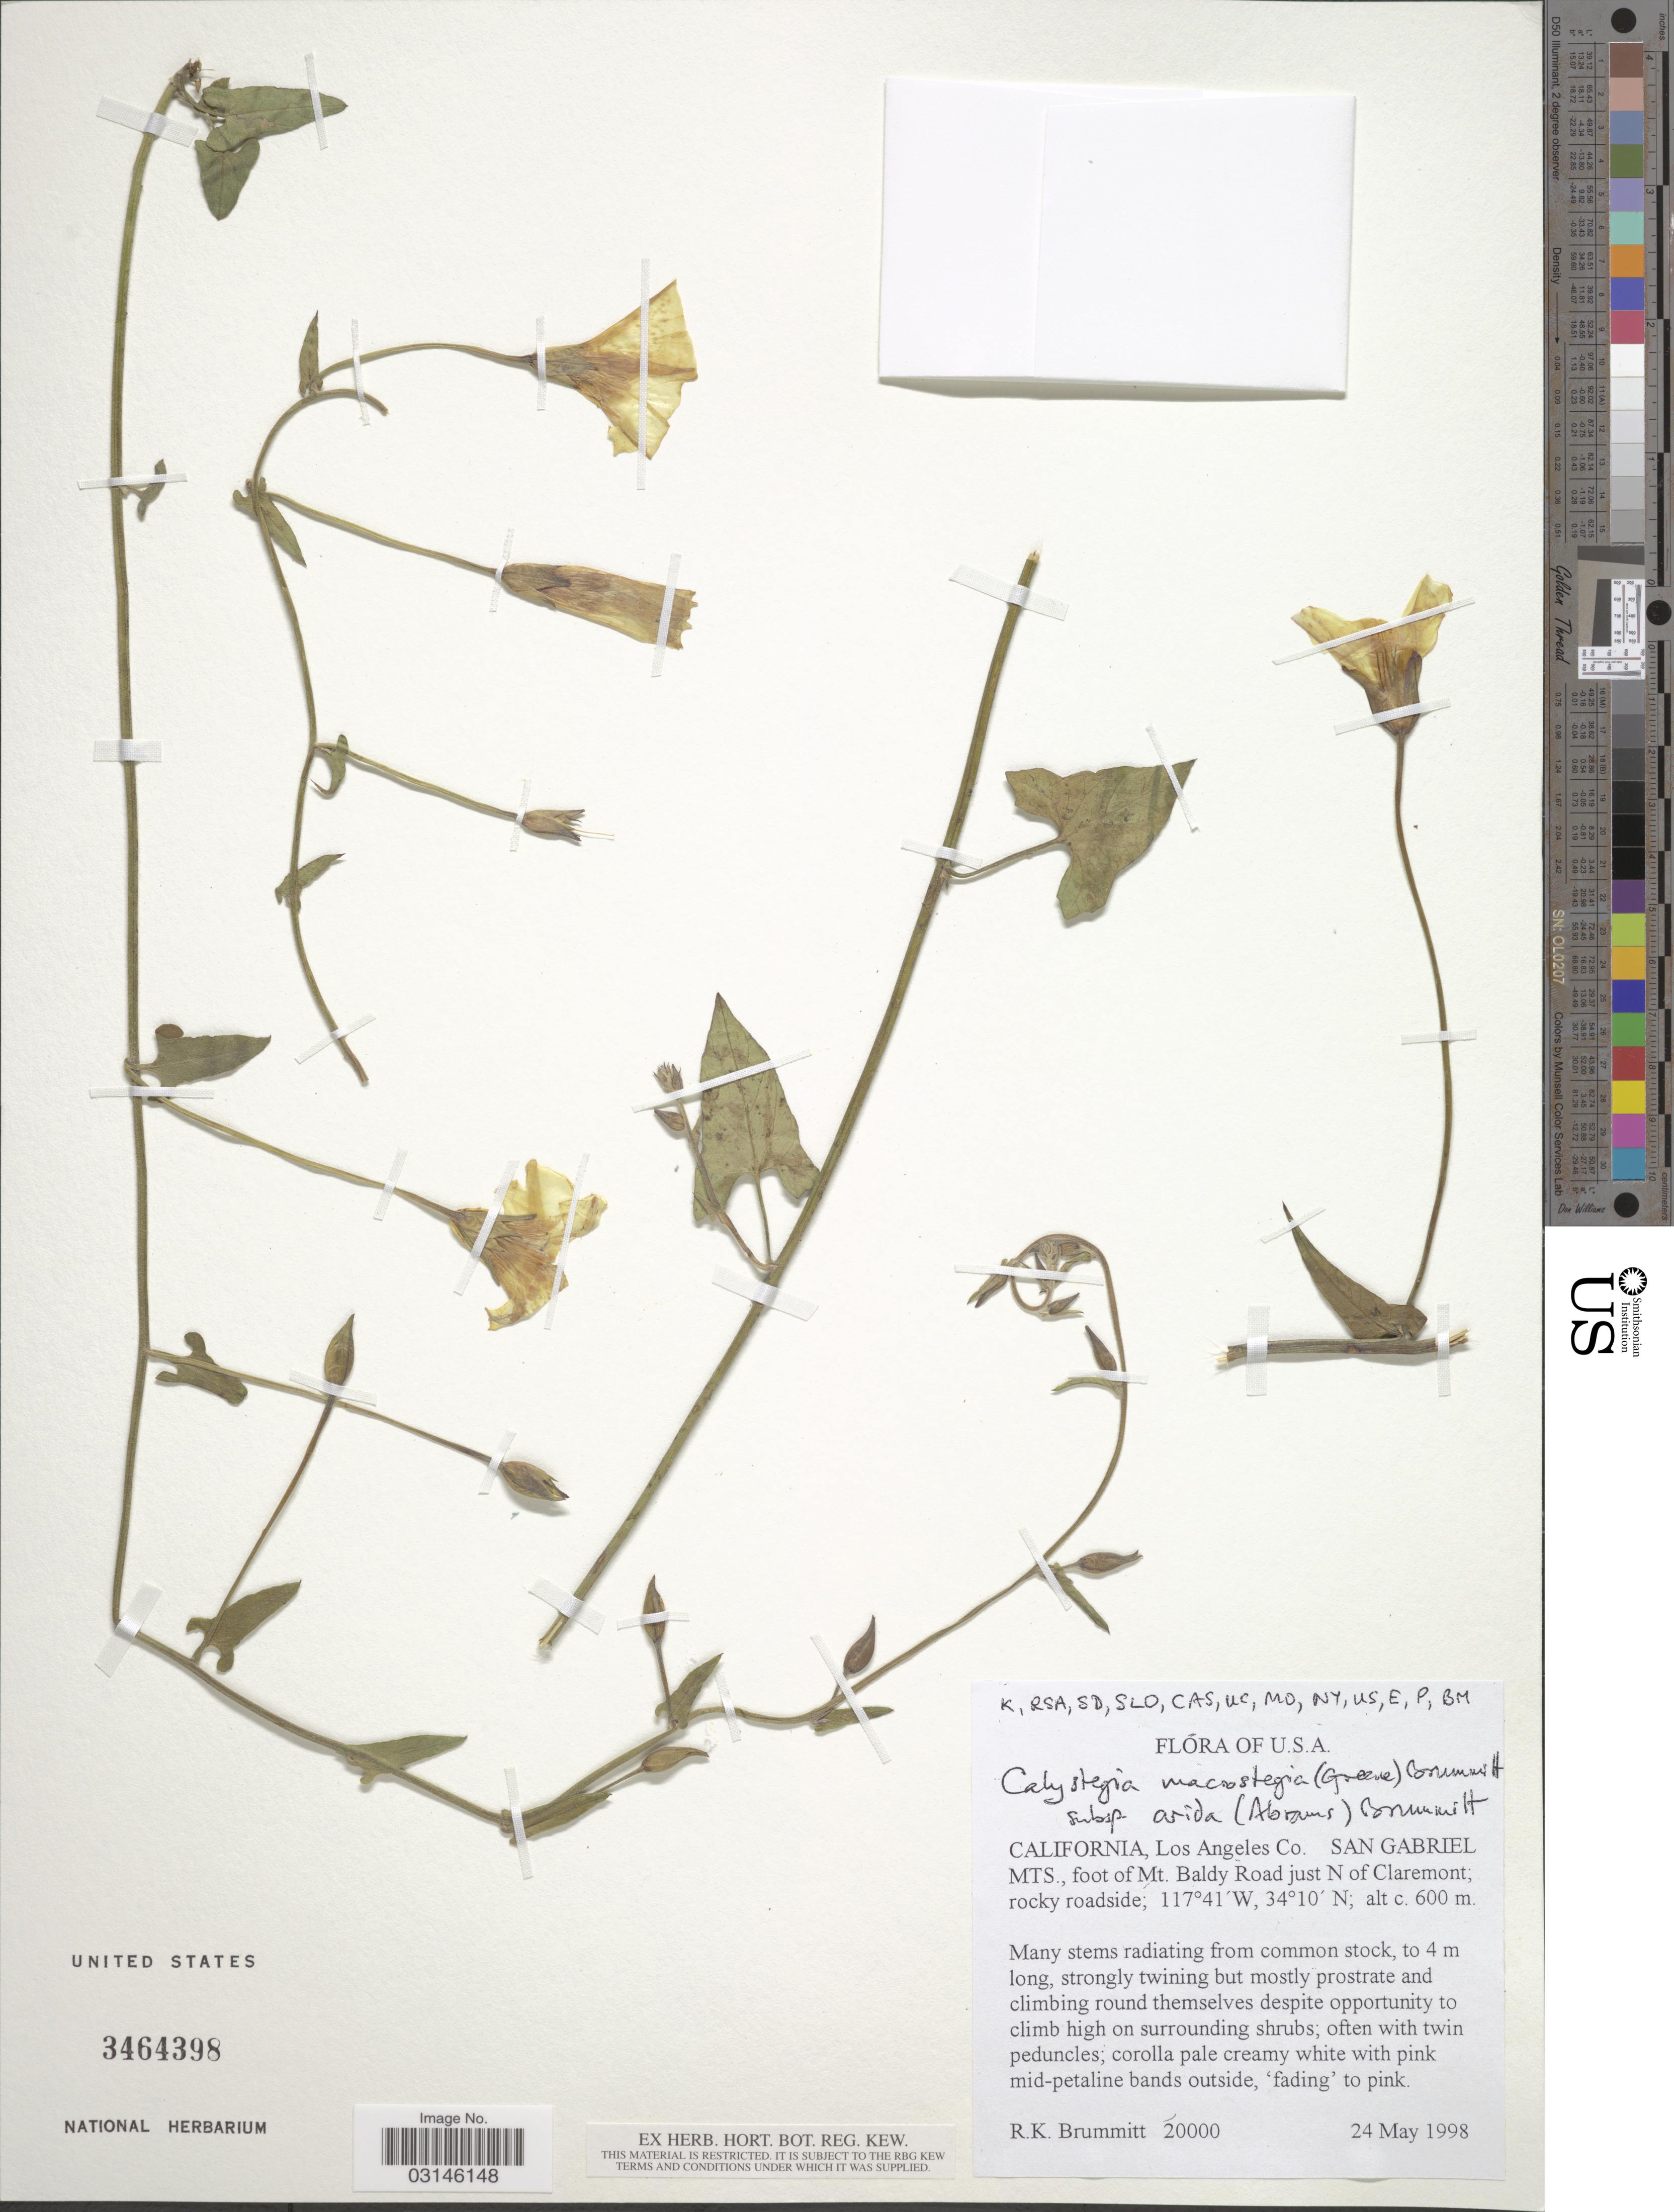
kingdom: Plantae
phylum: Tracheophyta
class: Magnoliopsida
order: Solanales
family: Convolvulaceae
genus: Calystegia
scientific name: Calystegia macrostegia subsp. arida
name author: (Greene) Brummitt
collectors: R. K. Brummitt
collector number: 20000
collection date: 1998-05-24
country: United States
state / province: California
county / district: Los Angeles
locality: Los Angeles Co. San Gabriel Mts., foot of Mt. Baldy Road just N of Claremont.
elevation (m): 600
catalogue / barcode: US 3464398